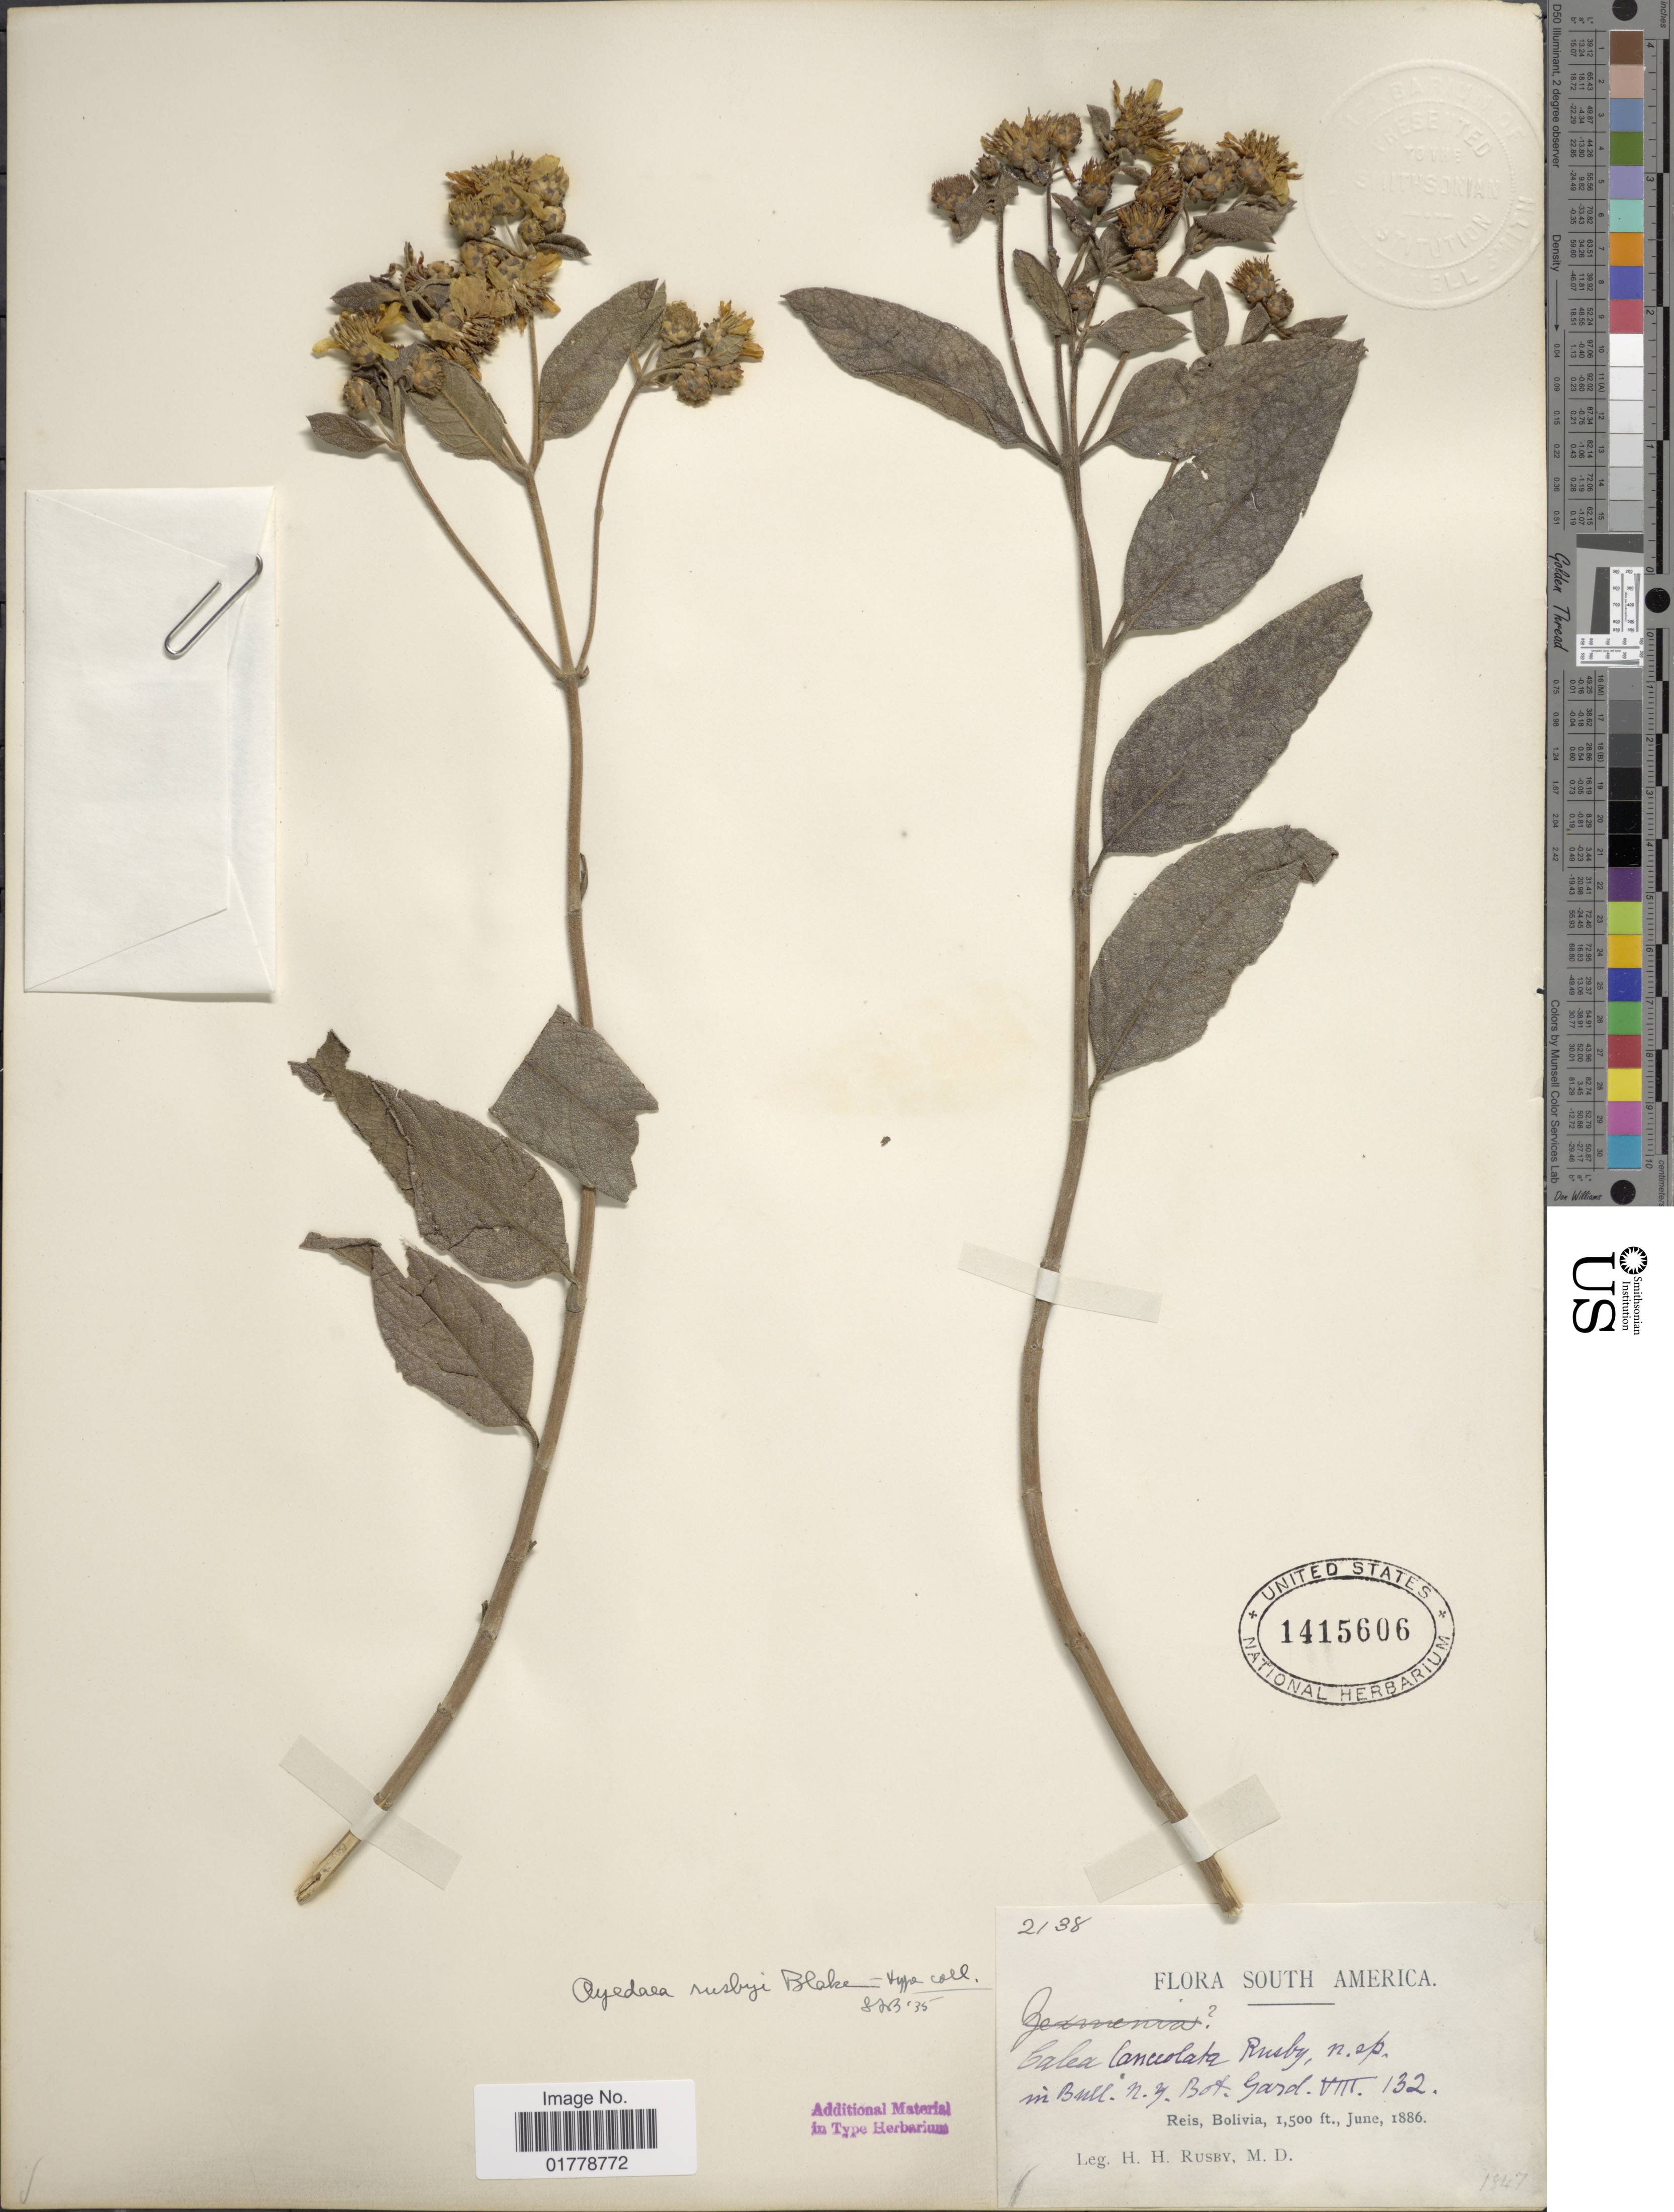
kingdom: Plantae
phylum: Tracheophyta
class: Magnoliopsida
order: Asterales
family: Asteraceae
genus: Oyedaea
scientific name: Oyedaea rusbyi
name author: S.F. Blake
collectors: H. H. Rusby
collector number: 2138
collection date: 1886-06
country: Bolivia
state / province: Pando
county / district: Nicolas Suarez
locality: Reis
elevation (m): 457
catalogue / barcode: US 1415606